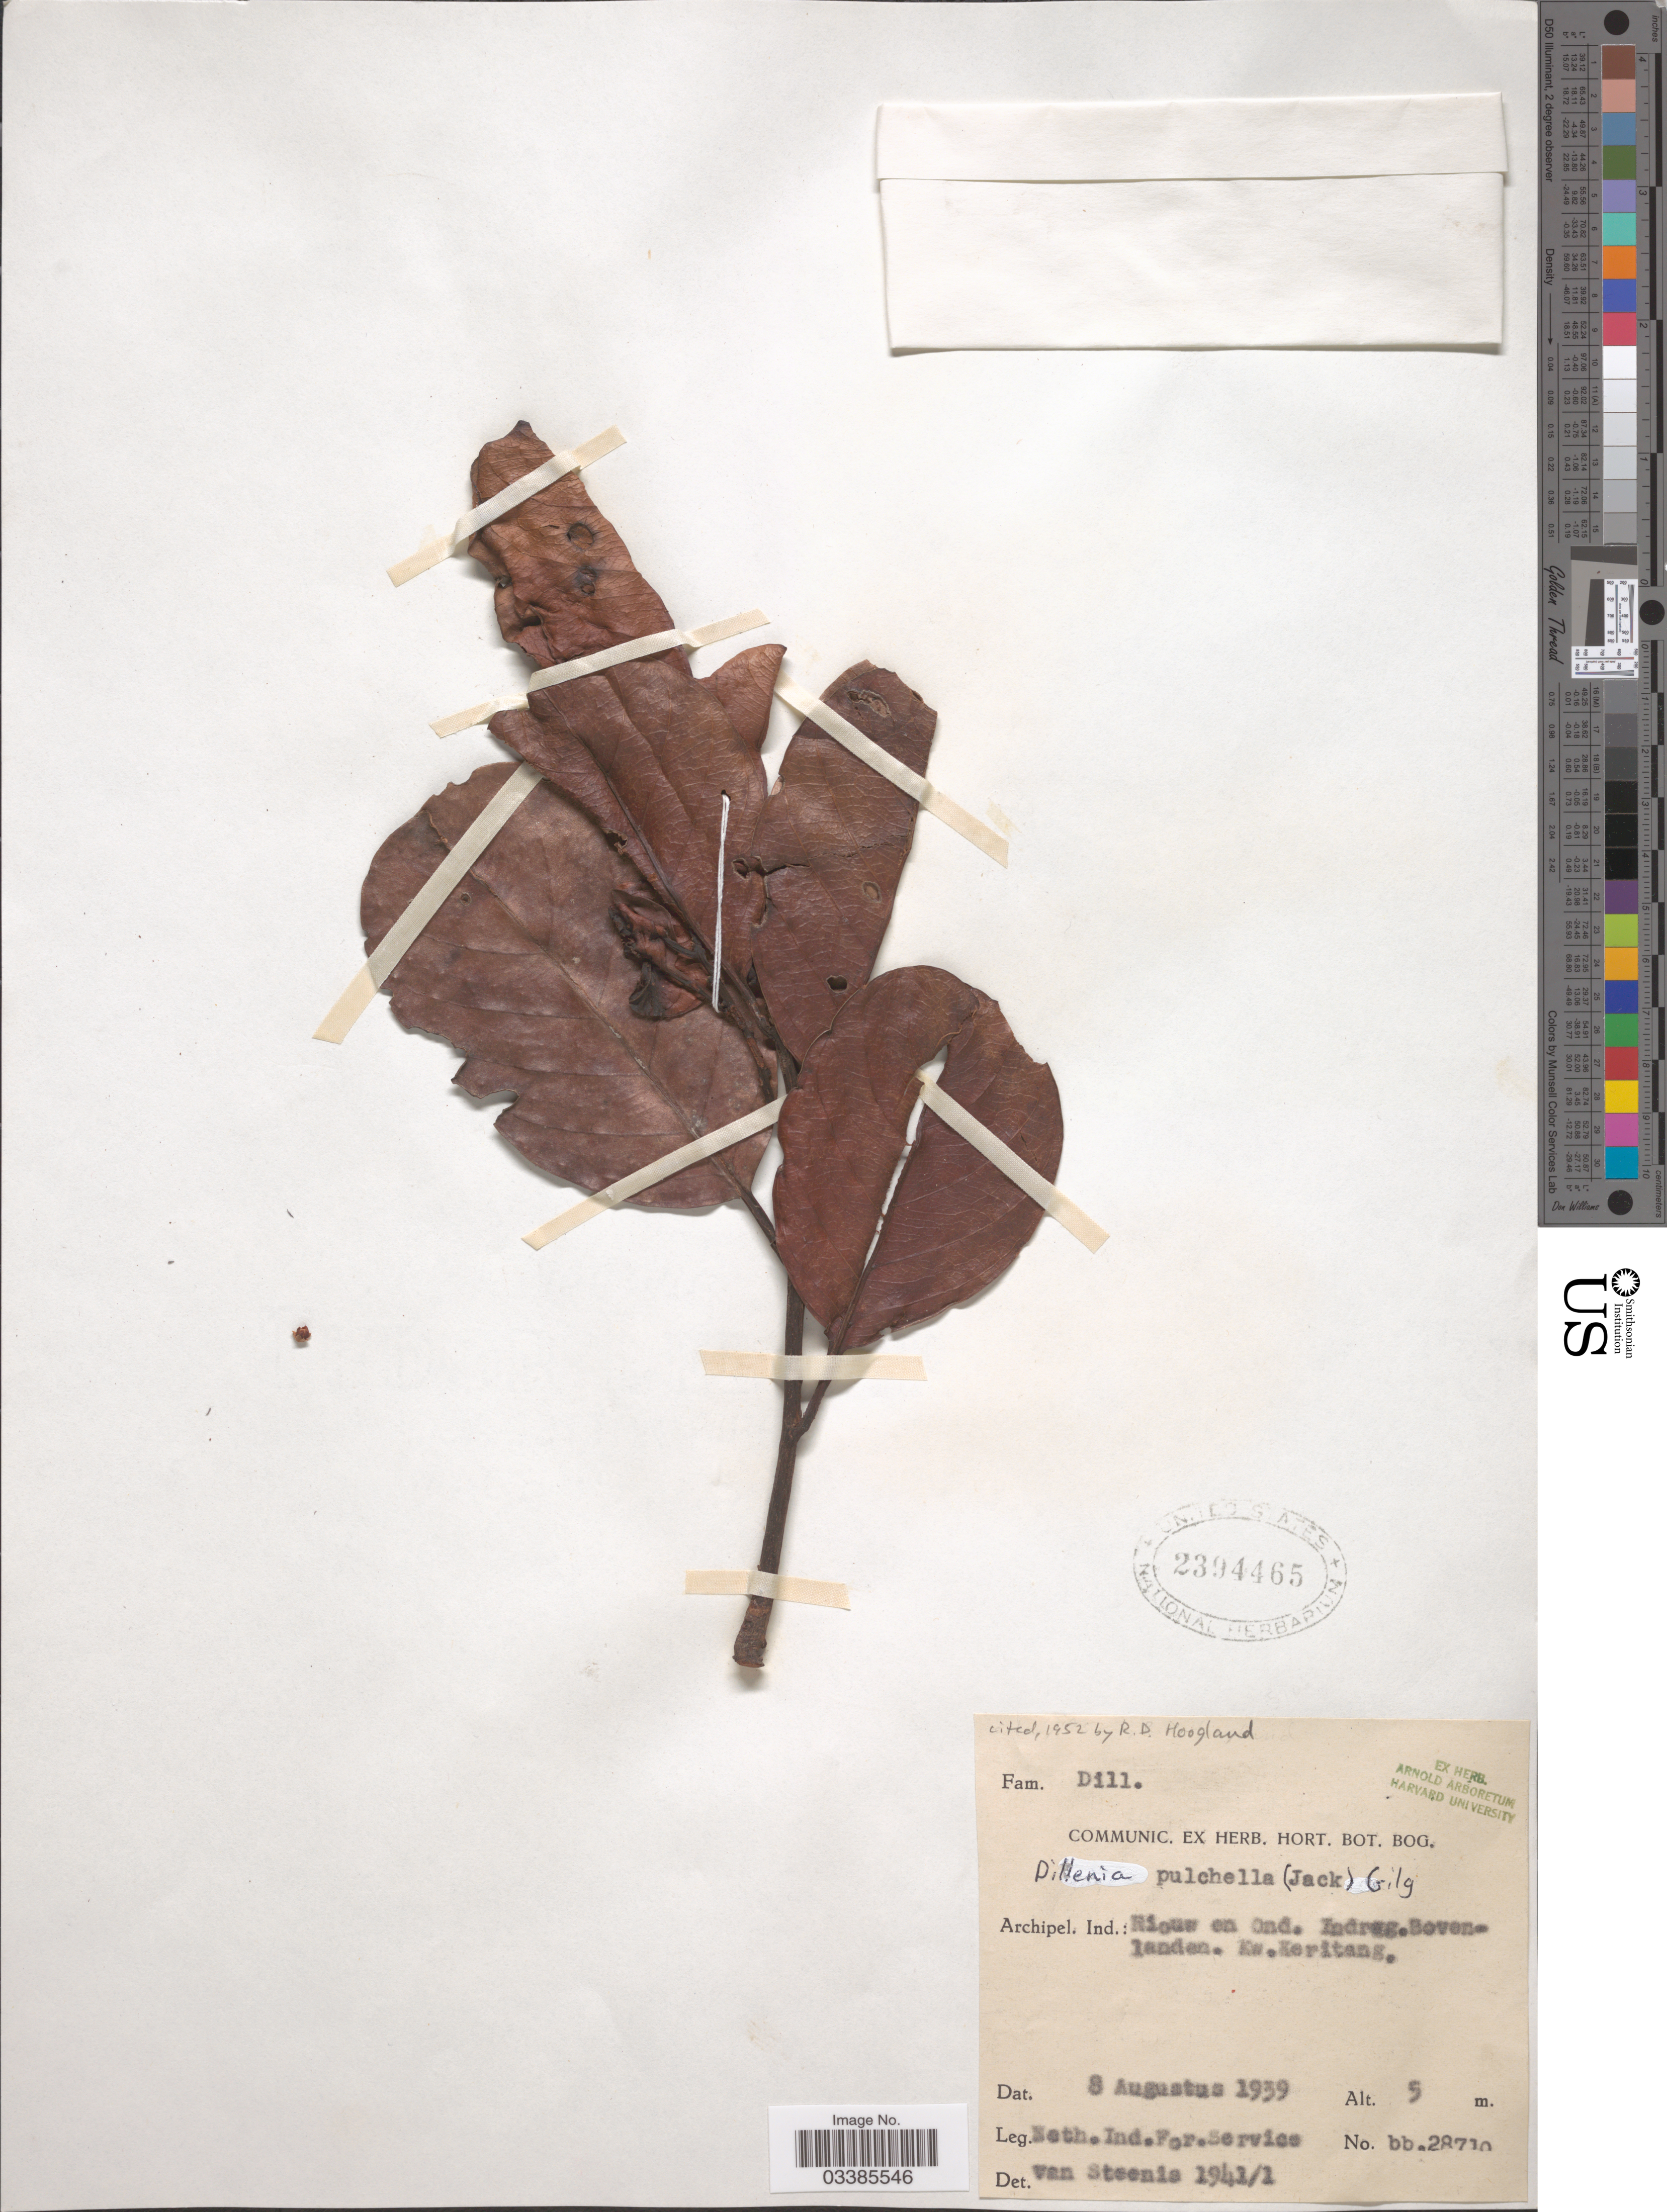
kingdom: Plantae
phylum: Tracheophyta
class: Magnoliopsida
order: Dilleniales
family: Dilleniaceae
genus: Dillenia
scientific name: Dillenia pulchella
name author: (Jack) Gilg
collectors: Neth. Ind. For. Service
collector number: bb. 28710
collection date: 1939-08-08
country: Indonesia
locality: Archipel. Ind.: Riouw en Ind. Indrag. Bovenlanden. Nw. Keritang.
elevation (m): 5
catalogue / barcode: US 2394465